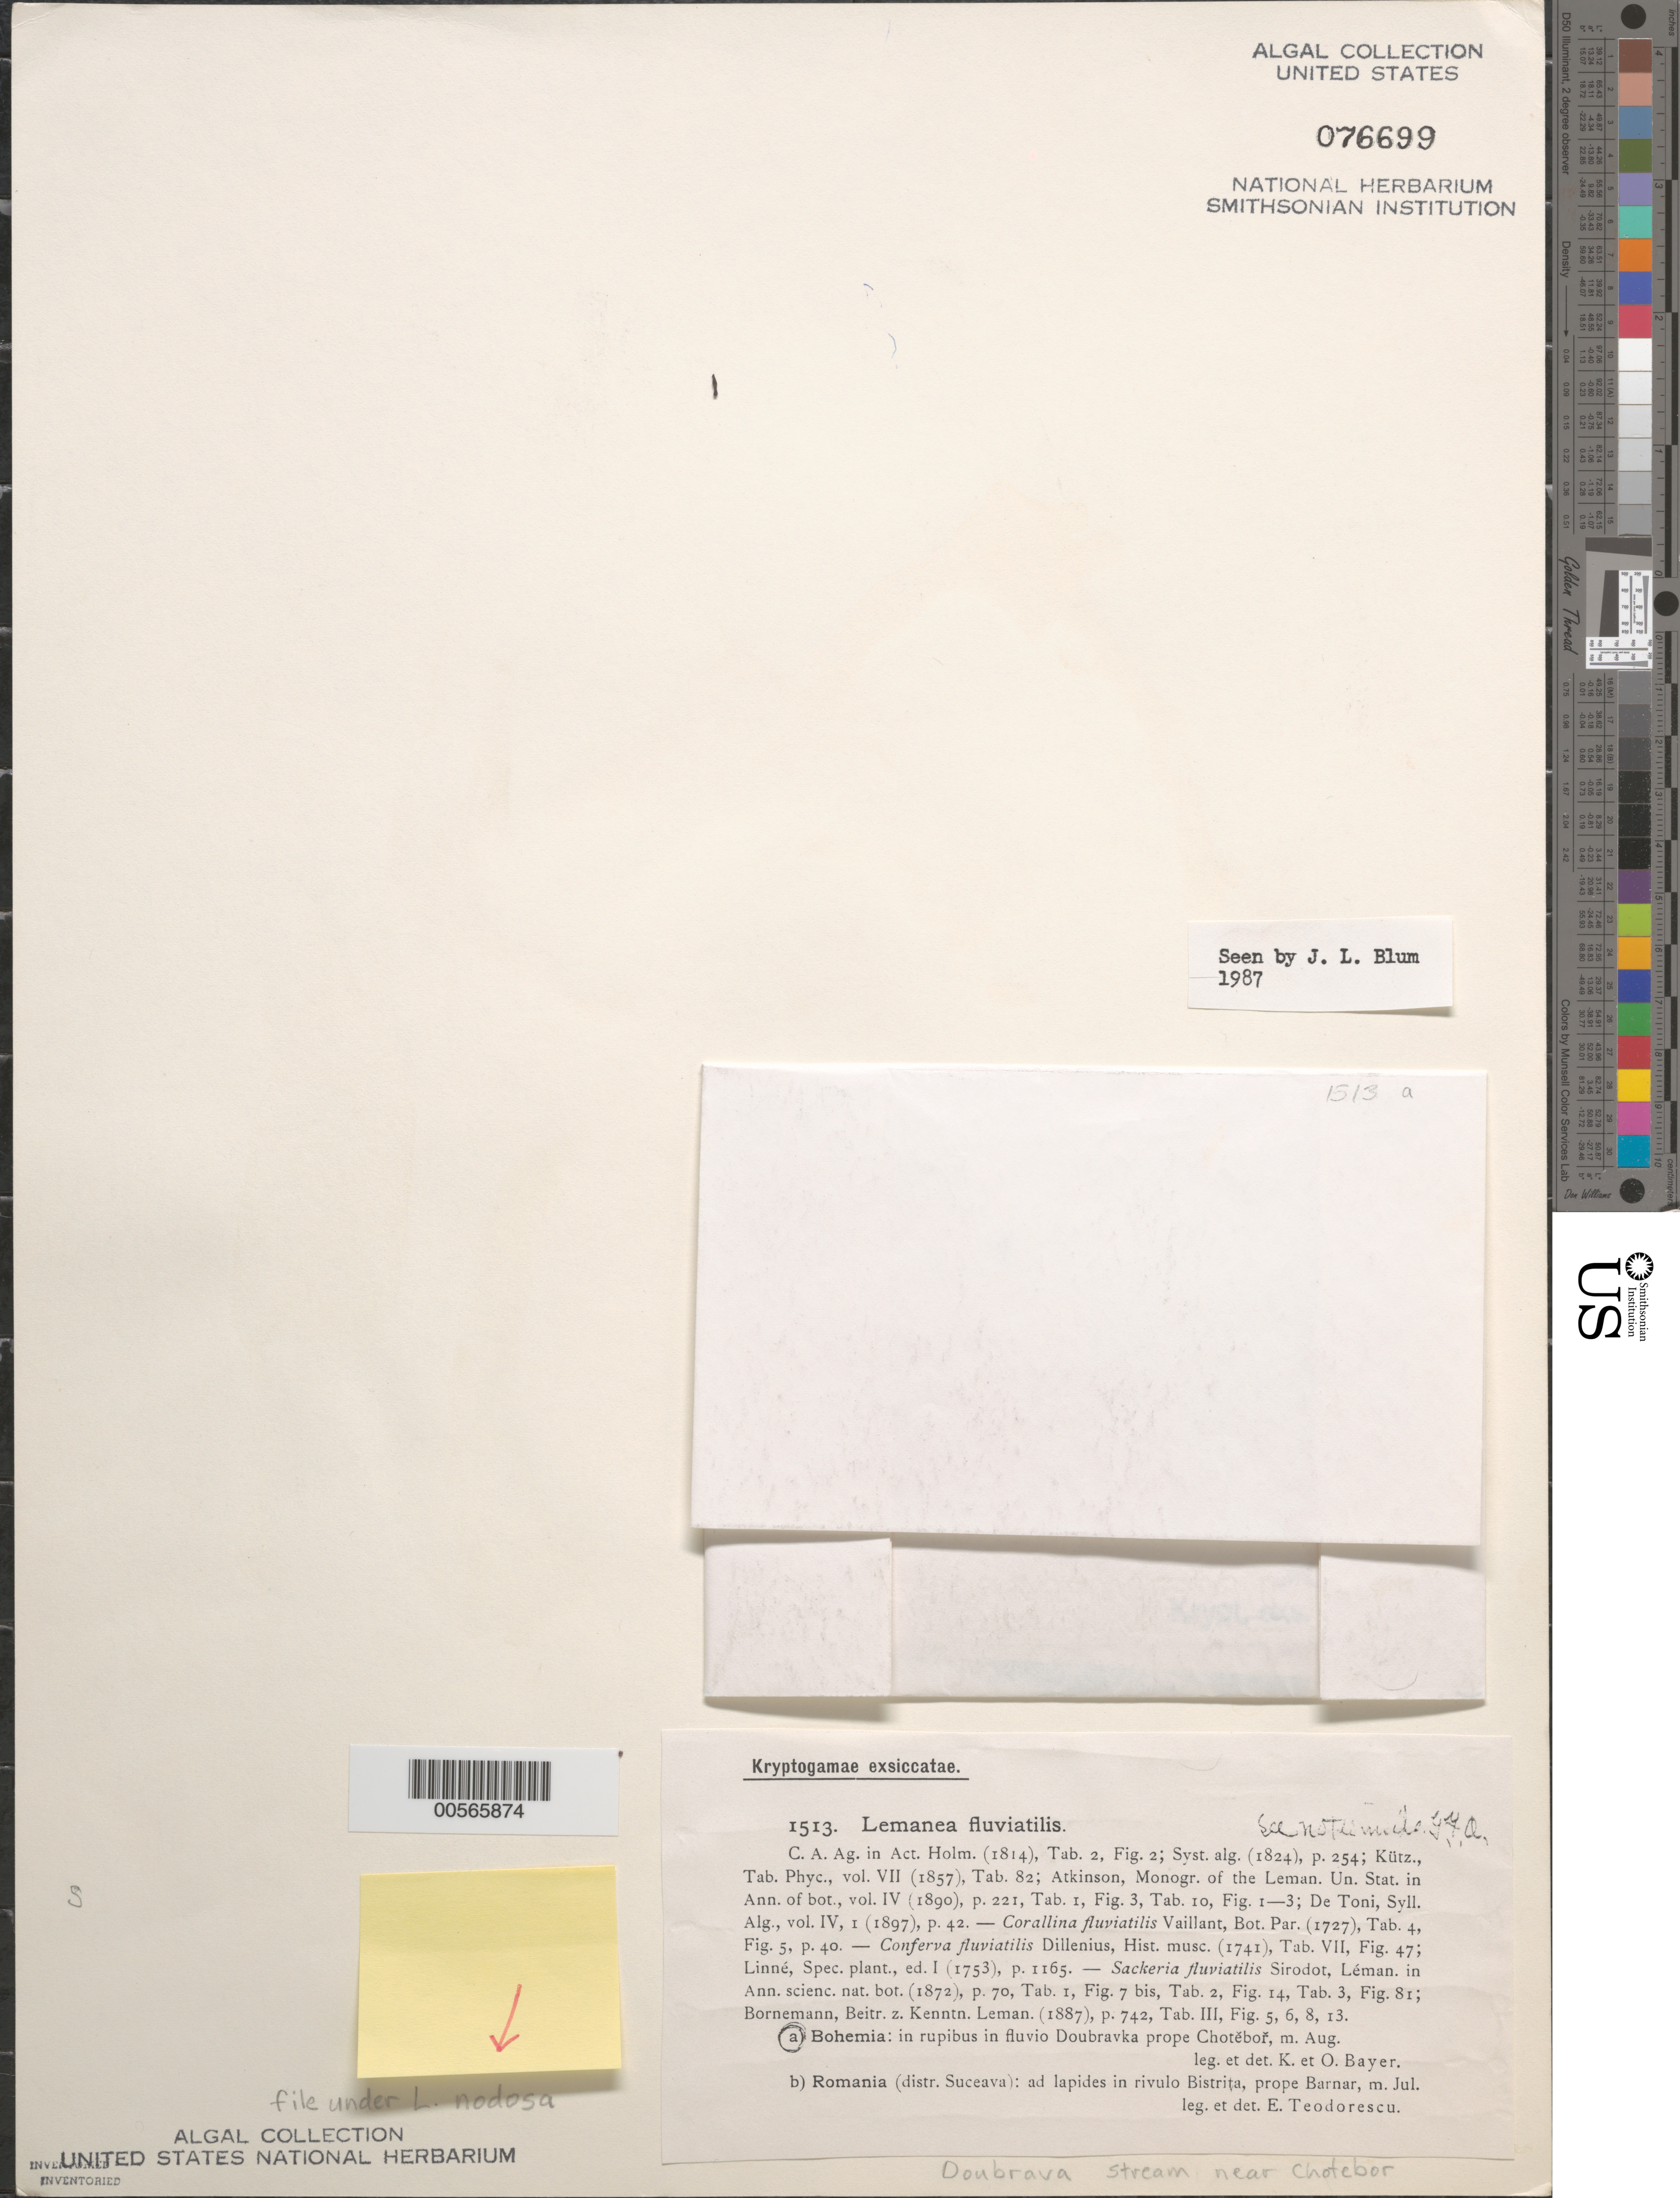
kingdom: Plantae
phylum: Rhodophyta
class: Florideophyceae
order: Batrachospermales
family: Lemaneaceae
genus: Lemanea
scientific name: Lemanea nodosa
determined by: Skuja, H. L.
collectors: K. Bayer & O. Bayer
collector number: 1513a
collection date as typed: Aug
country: Czechia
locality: Doubrava (doubravka), near chotebor, bohemia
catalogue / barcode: US 76699